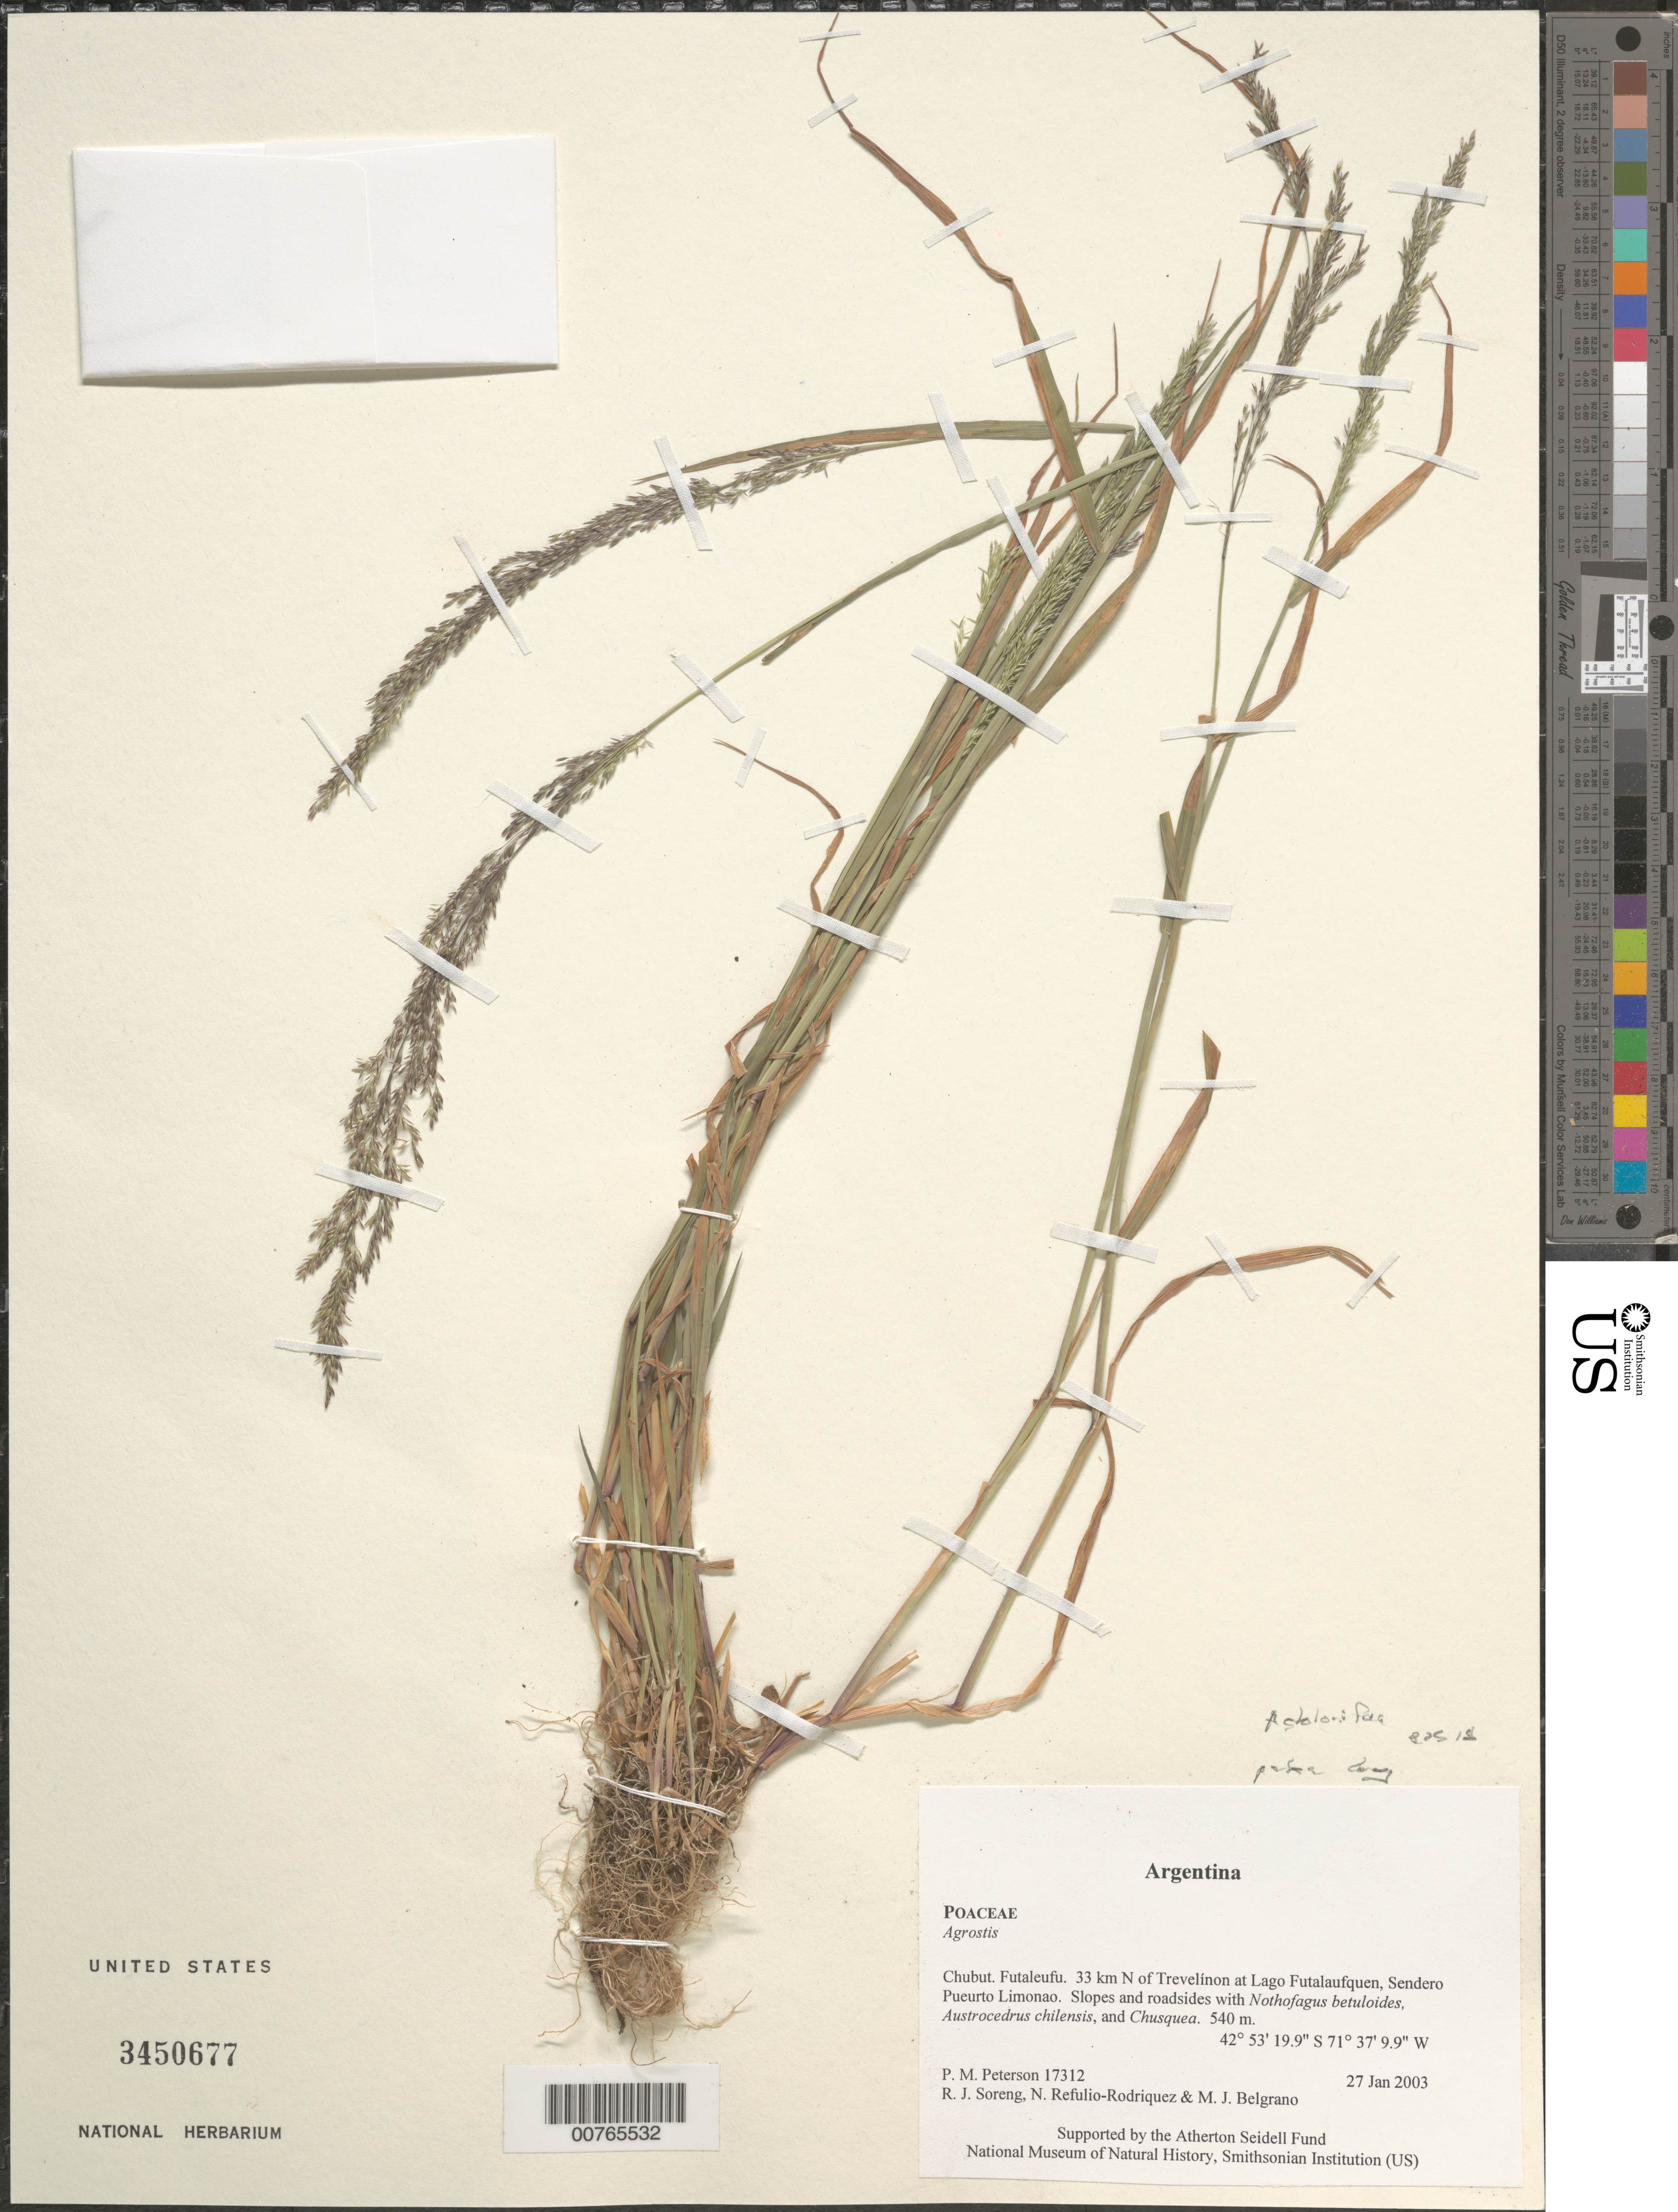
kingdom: Plantae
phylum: Tracheophyta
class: Liliopsida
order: Poales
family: Poaceae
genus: Agrostis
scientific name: Agrostis stolonifera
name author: L.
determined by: Soreng, Robert J., Research Associate (BOT), Smithsonian Institution - National Museum of Natural History (UNITED STATES)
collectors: P. M. Peterson, R. J. Soreng, N. Refulio-Rodríguez & M. Belgrano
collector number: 17312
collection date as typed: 27 Jan 2003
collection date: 2003-01-27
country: Argentina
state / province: Chubut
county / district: Futaleufu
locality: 33 km N of Trevelínon at Lago Futalaufquen, Sendero Pueurto Limonao. Slopes and roadsides with Nothofagus betuloides, Austrocedrus chilensis, and Chusquea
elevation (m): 540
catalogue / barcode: US 3450677